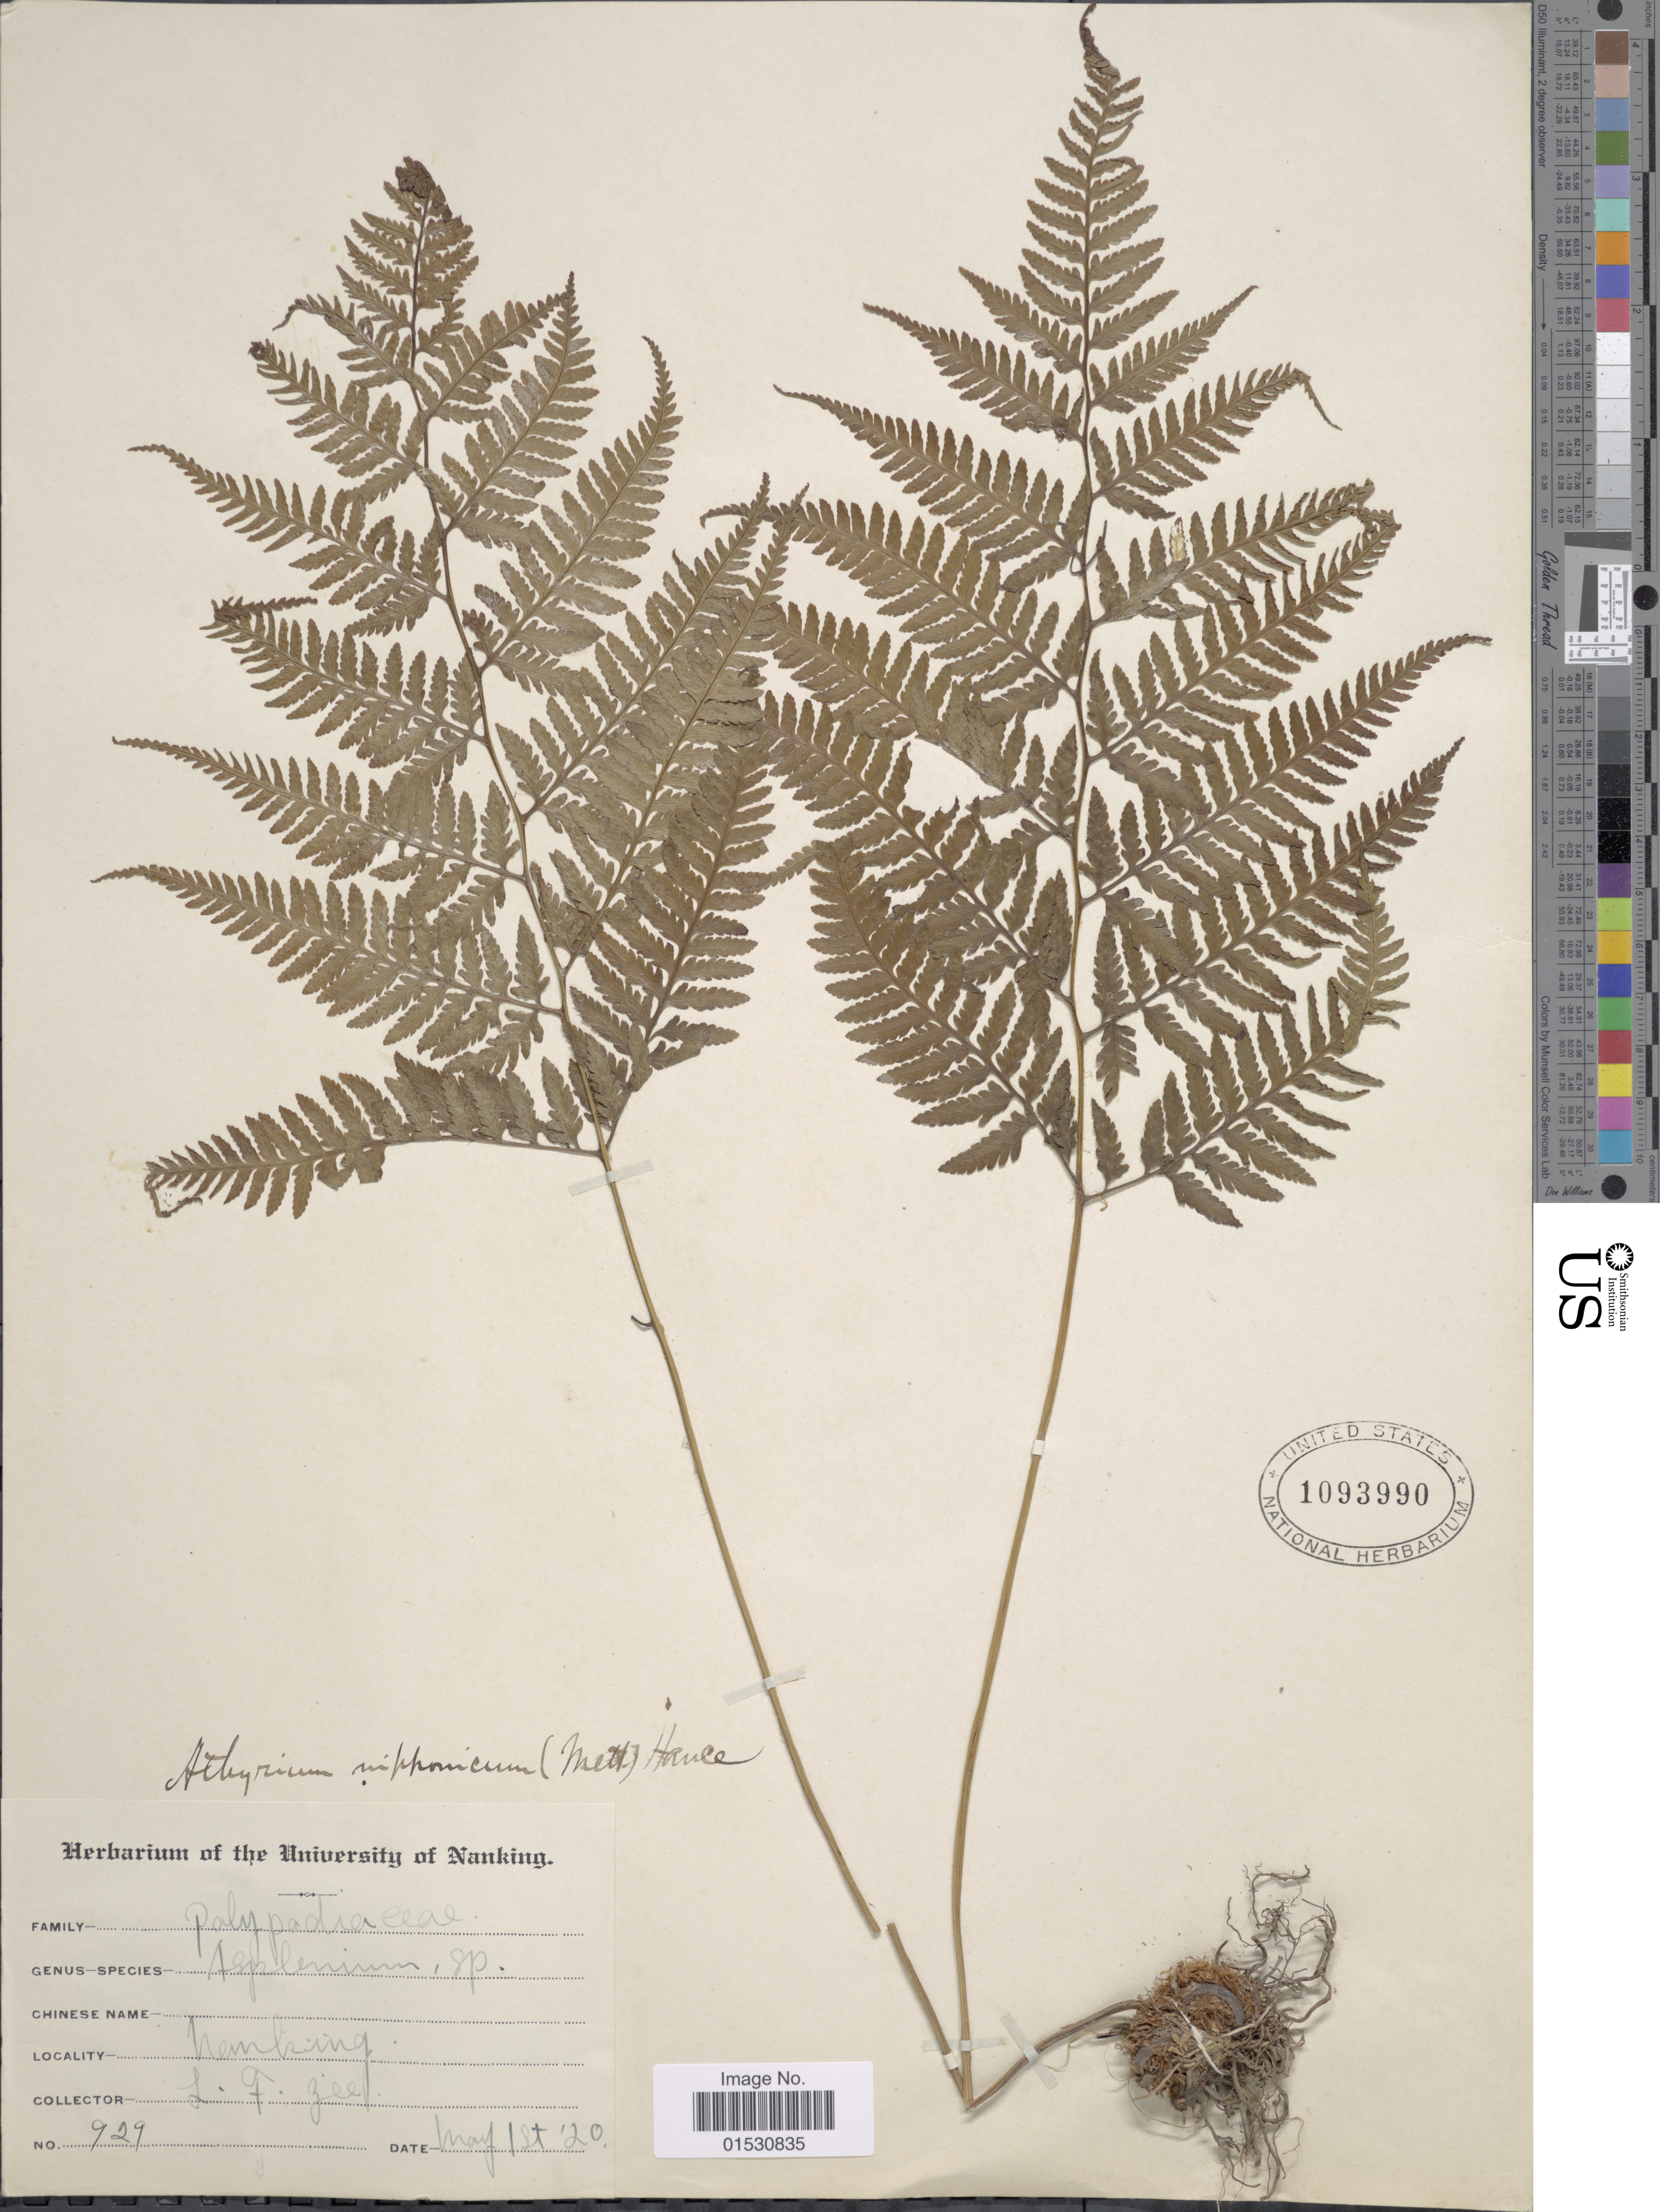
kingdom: Plantae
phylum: Tracheophyta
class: Polypodiopsida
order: Polypodiales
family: Athyriaceae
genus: Athyrium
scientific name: Athyrium nipponicum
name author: (Mett.) Hance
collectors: L. Zee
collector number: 929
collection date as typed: Transcribed d/m/y: 1/5/20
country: China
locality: Nanking.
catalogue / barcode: US 1093990